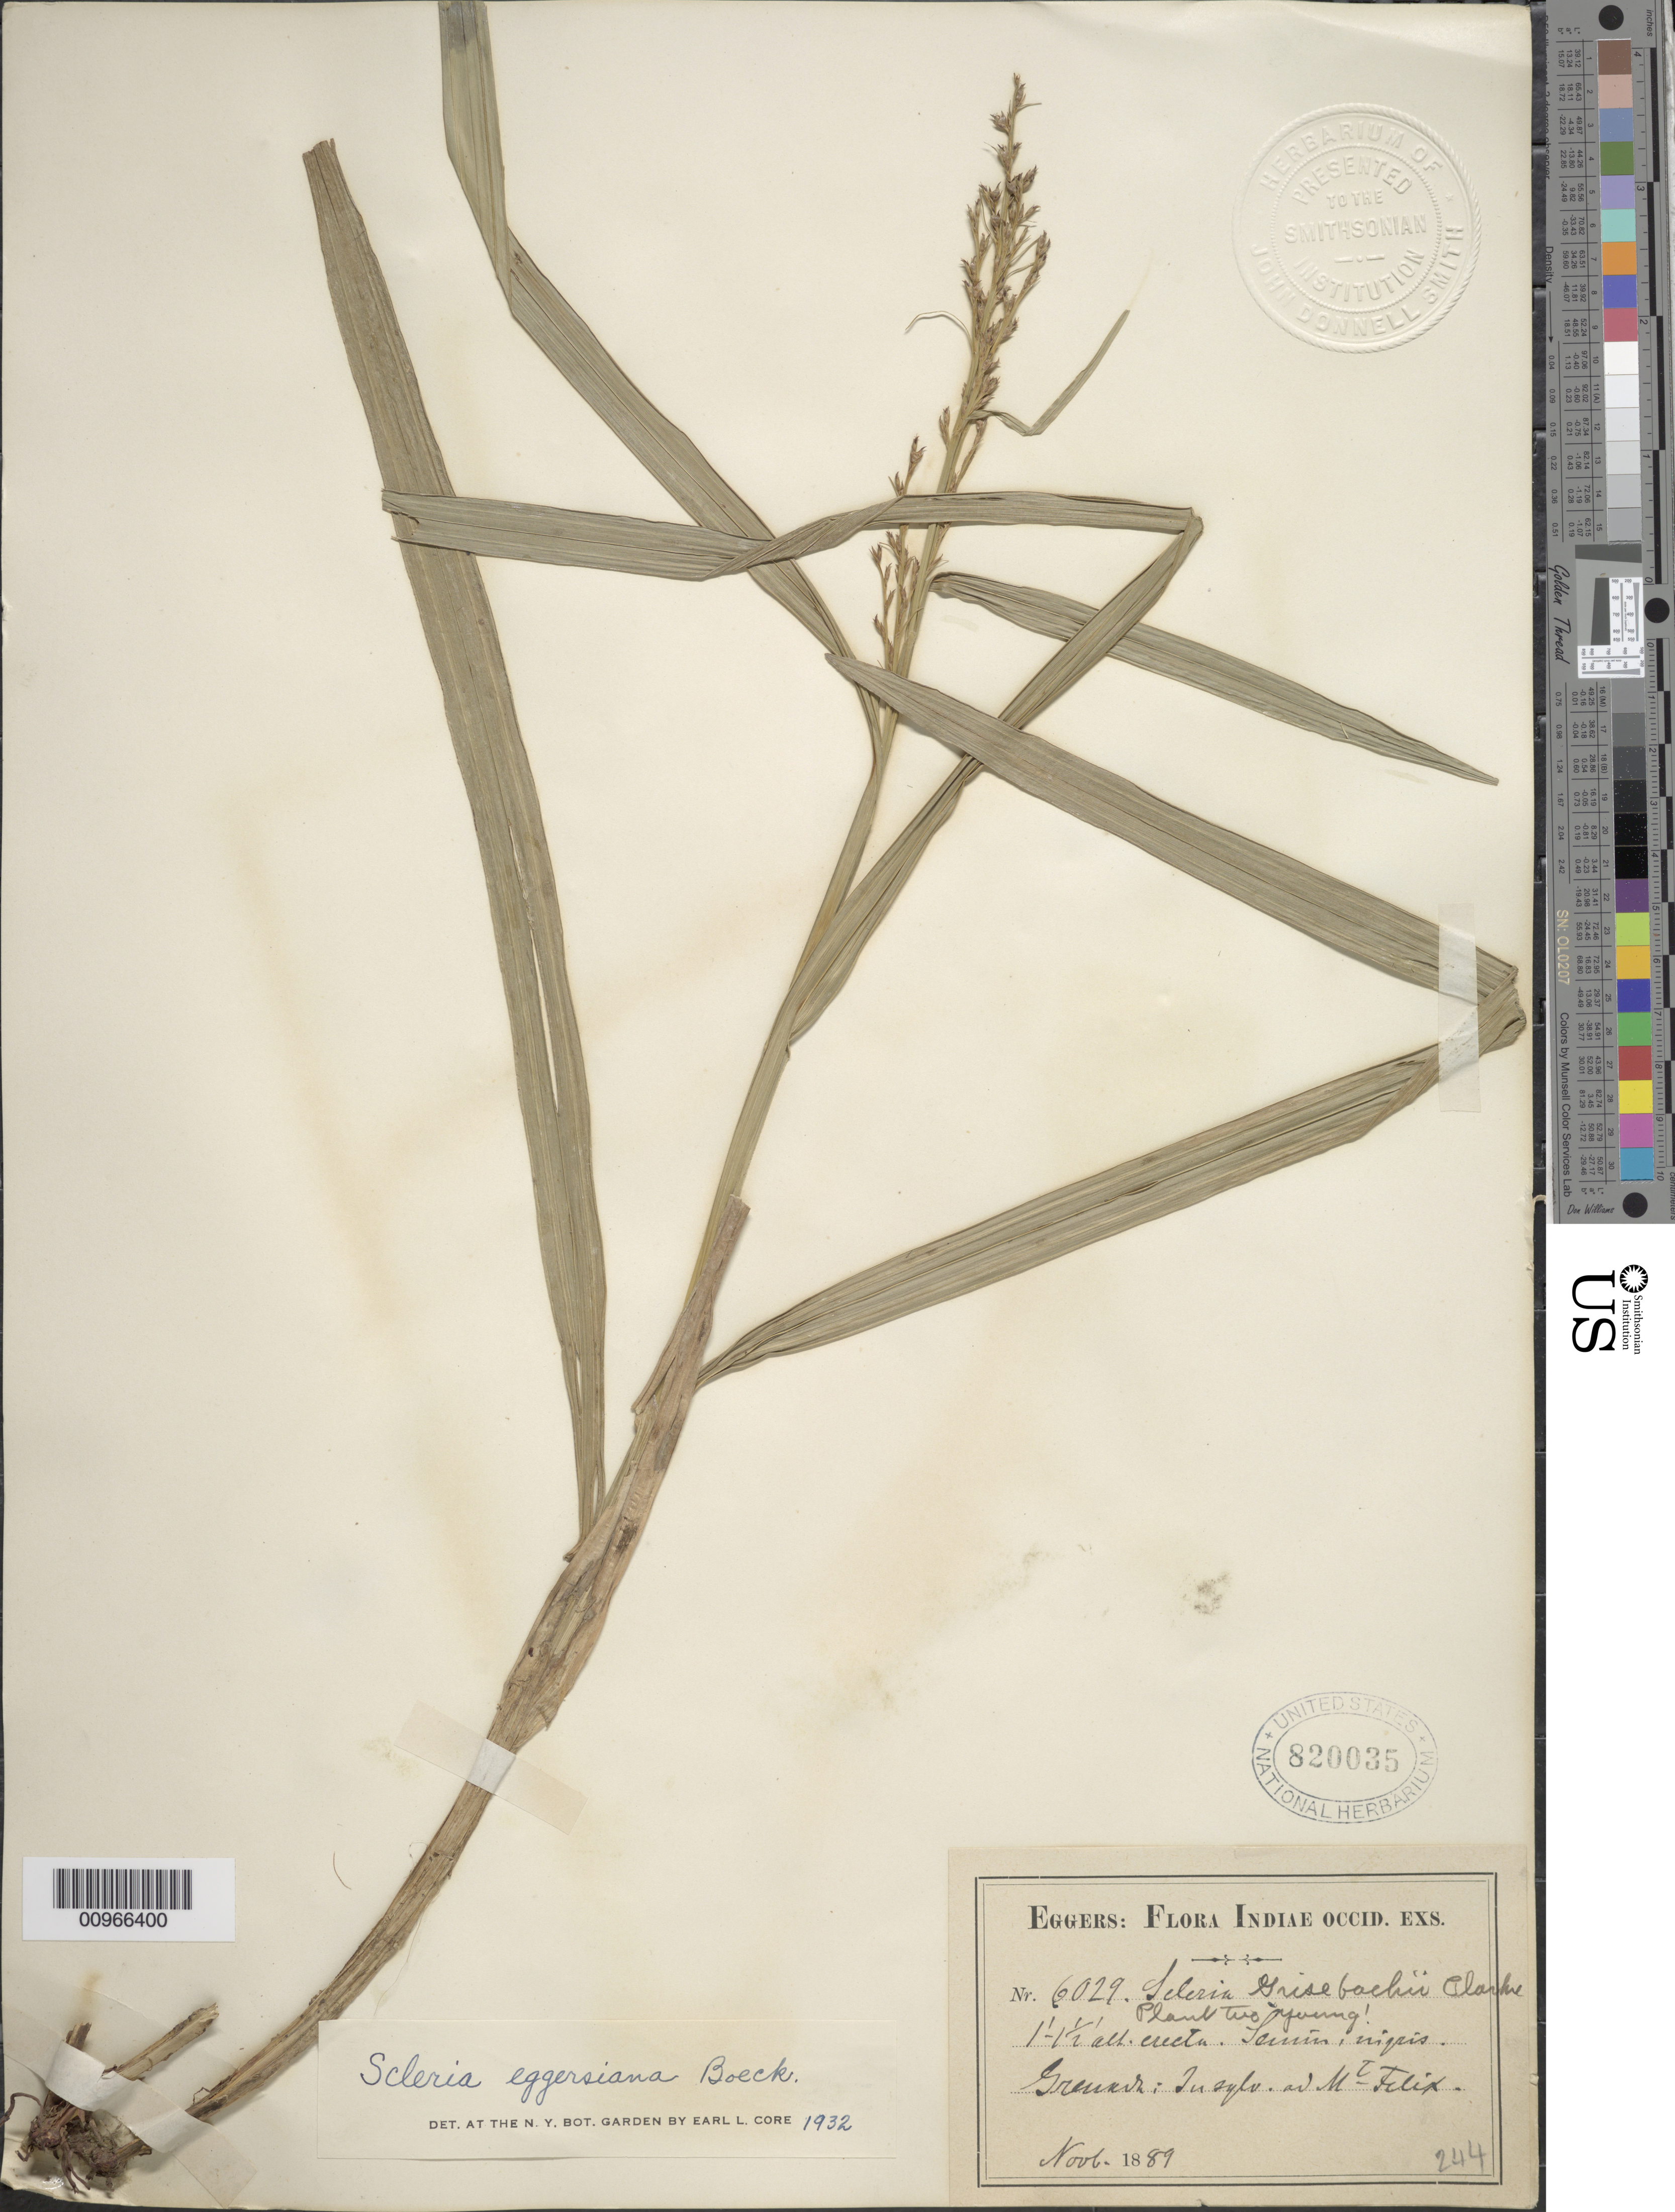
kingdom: Plantae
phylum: Tracheophyta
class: Liliopsida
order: Poales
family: Cyperaceae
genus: Scleria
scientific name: Scleria eggersiana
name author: Boeckeler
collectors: H. F. A. von Eggers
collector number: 6029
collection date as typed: Nov 1889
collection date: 1889-11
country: Grenada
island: Grenada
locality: Ad Mt. Felix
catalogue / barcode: US 820035